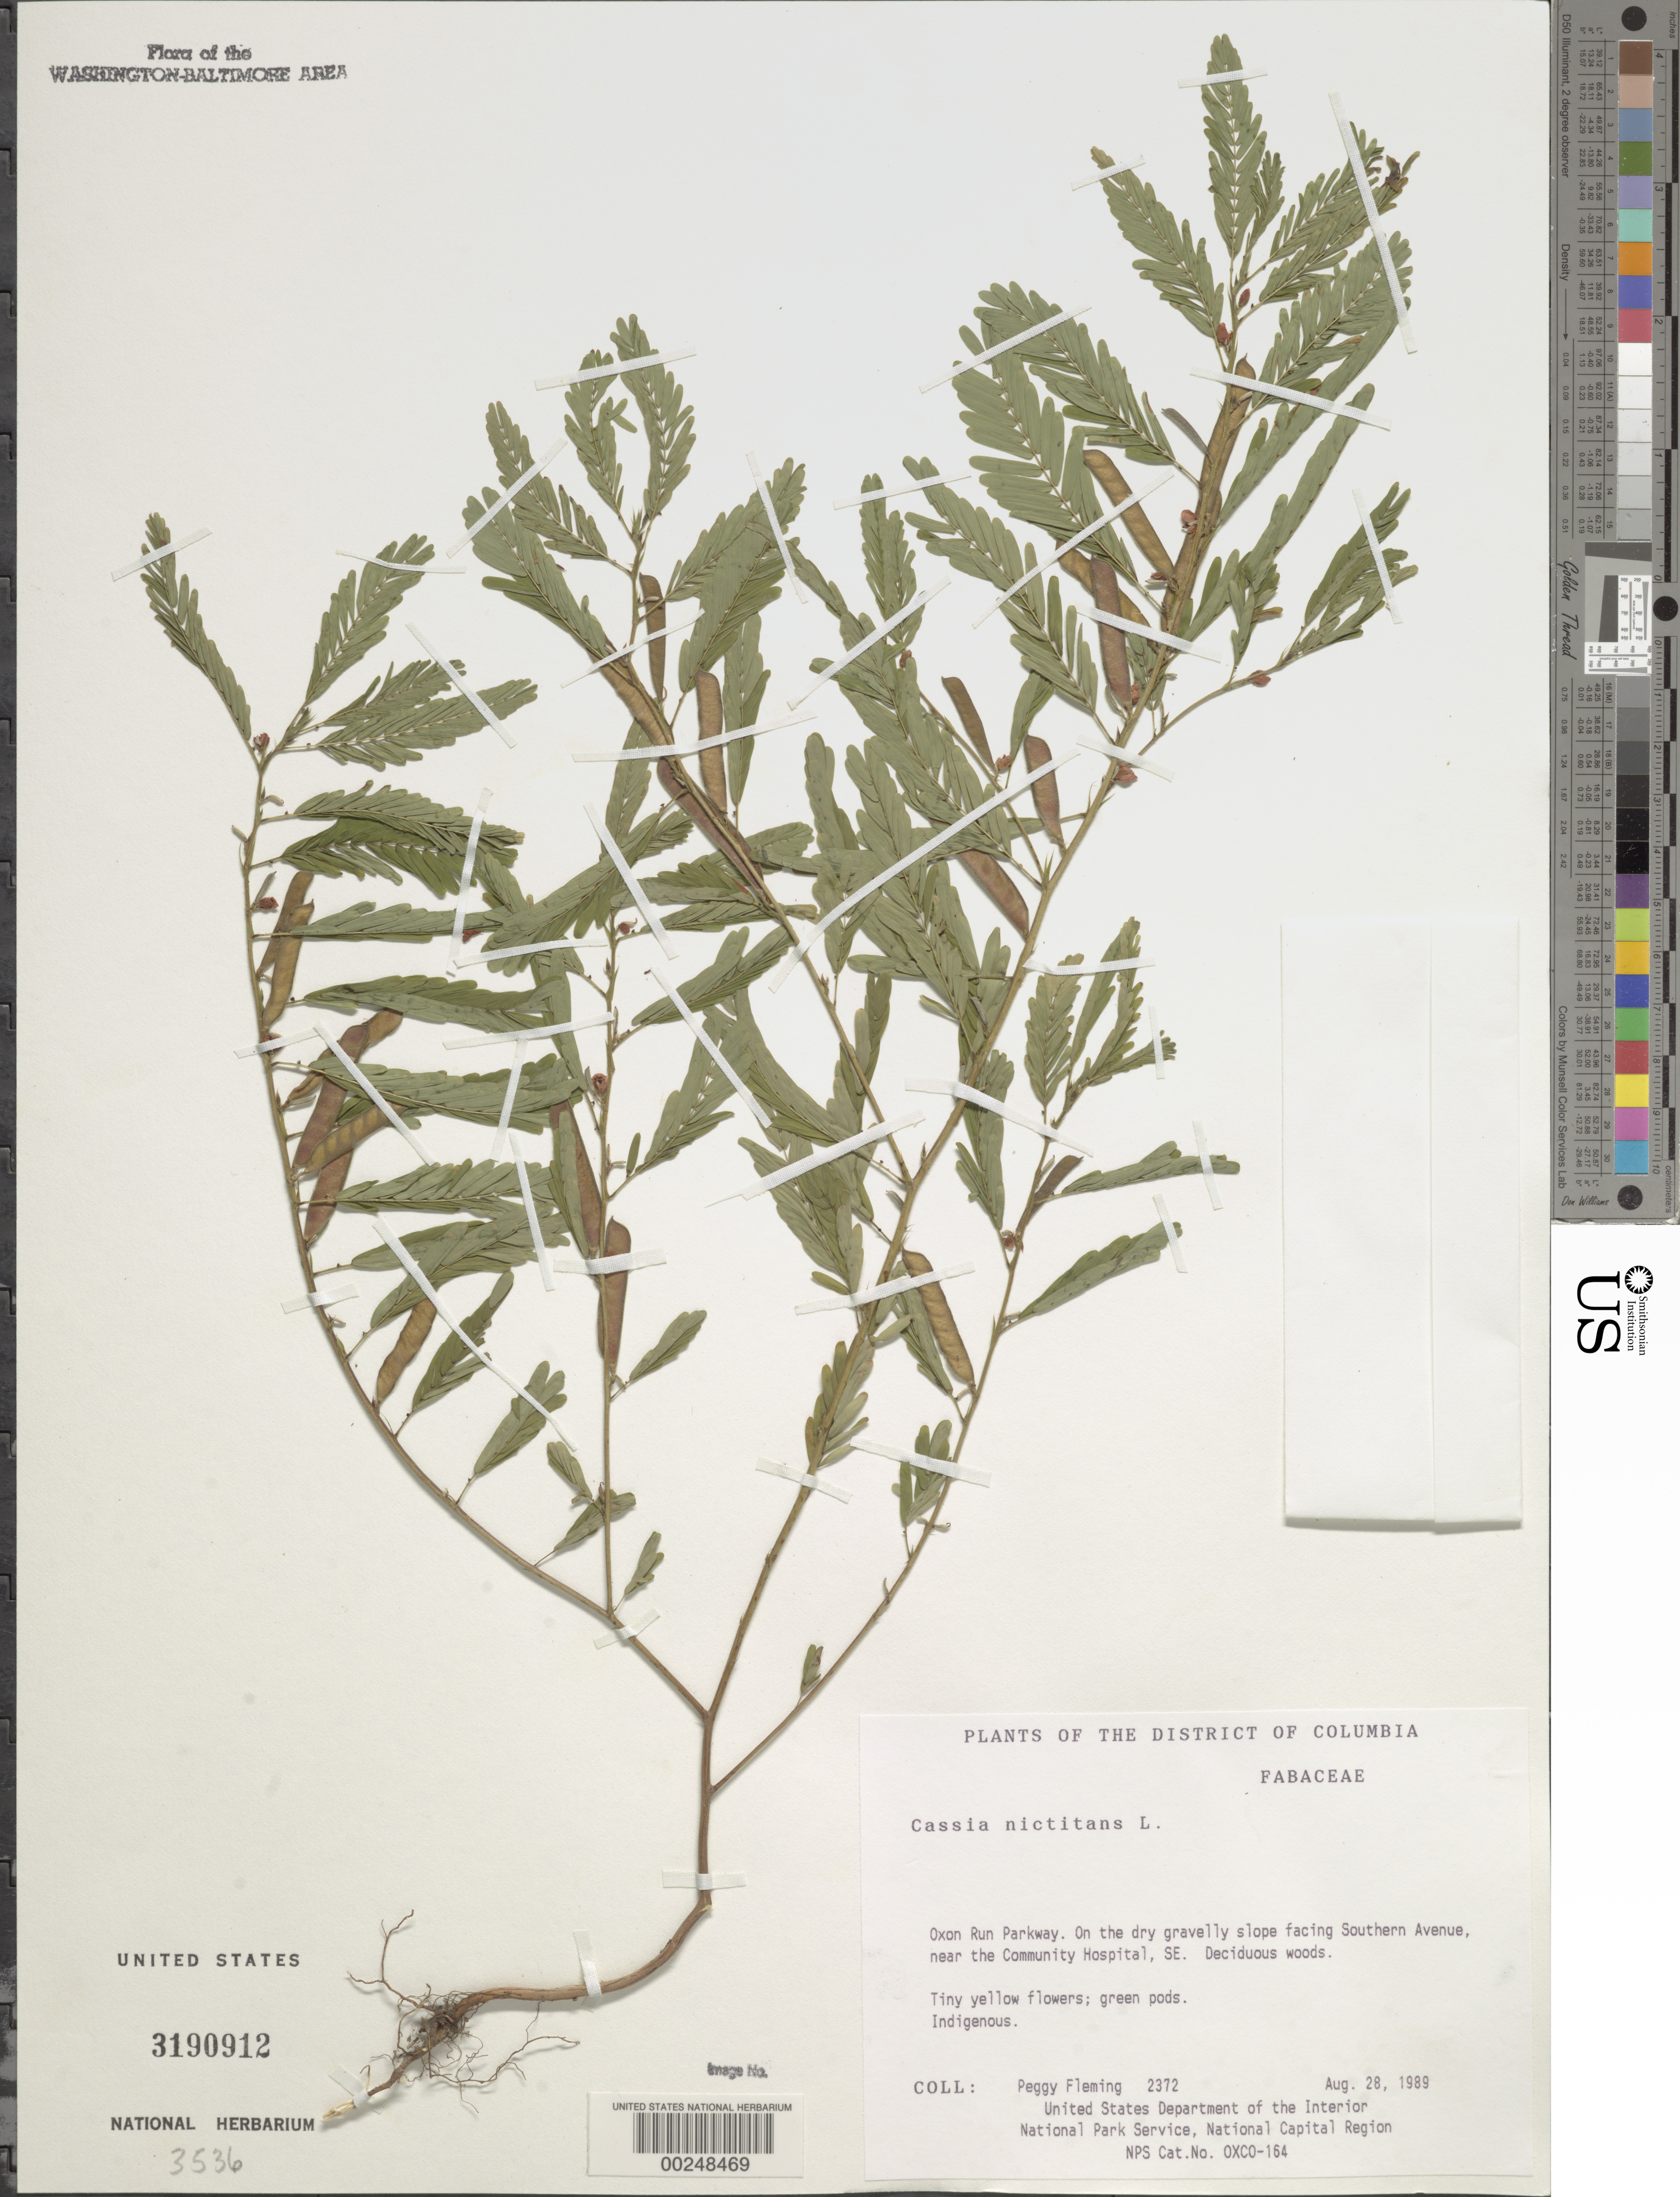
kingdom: Plantae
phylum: Tracheophyta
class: Magnoliopsida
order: Fabales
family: Fabaceae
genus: Chamaecrista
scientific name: Chamaecrista nictitans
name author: (L.) Moench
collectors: P. Fleming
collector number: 2376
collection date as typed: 28 Aug 1989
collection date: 1989-08-28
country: United States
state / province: District of Columbia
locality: Oxon Run Parkway, slope facing Southern Ave, near Community Hospital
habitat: On dry gravelly slope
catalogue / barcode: US 3190912